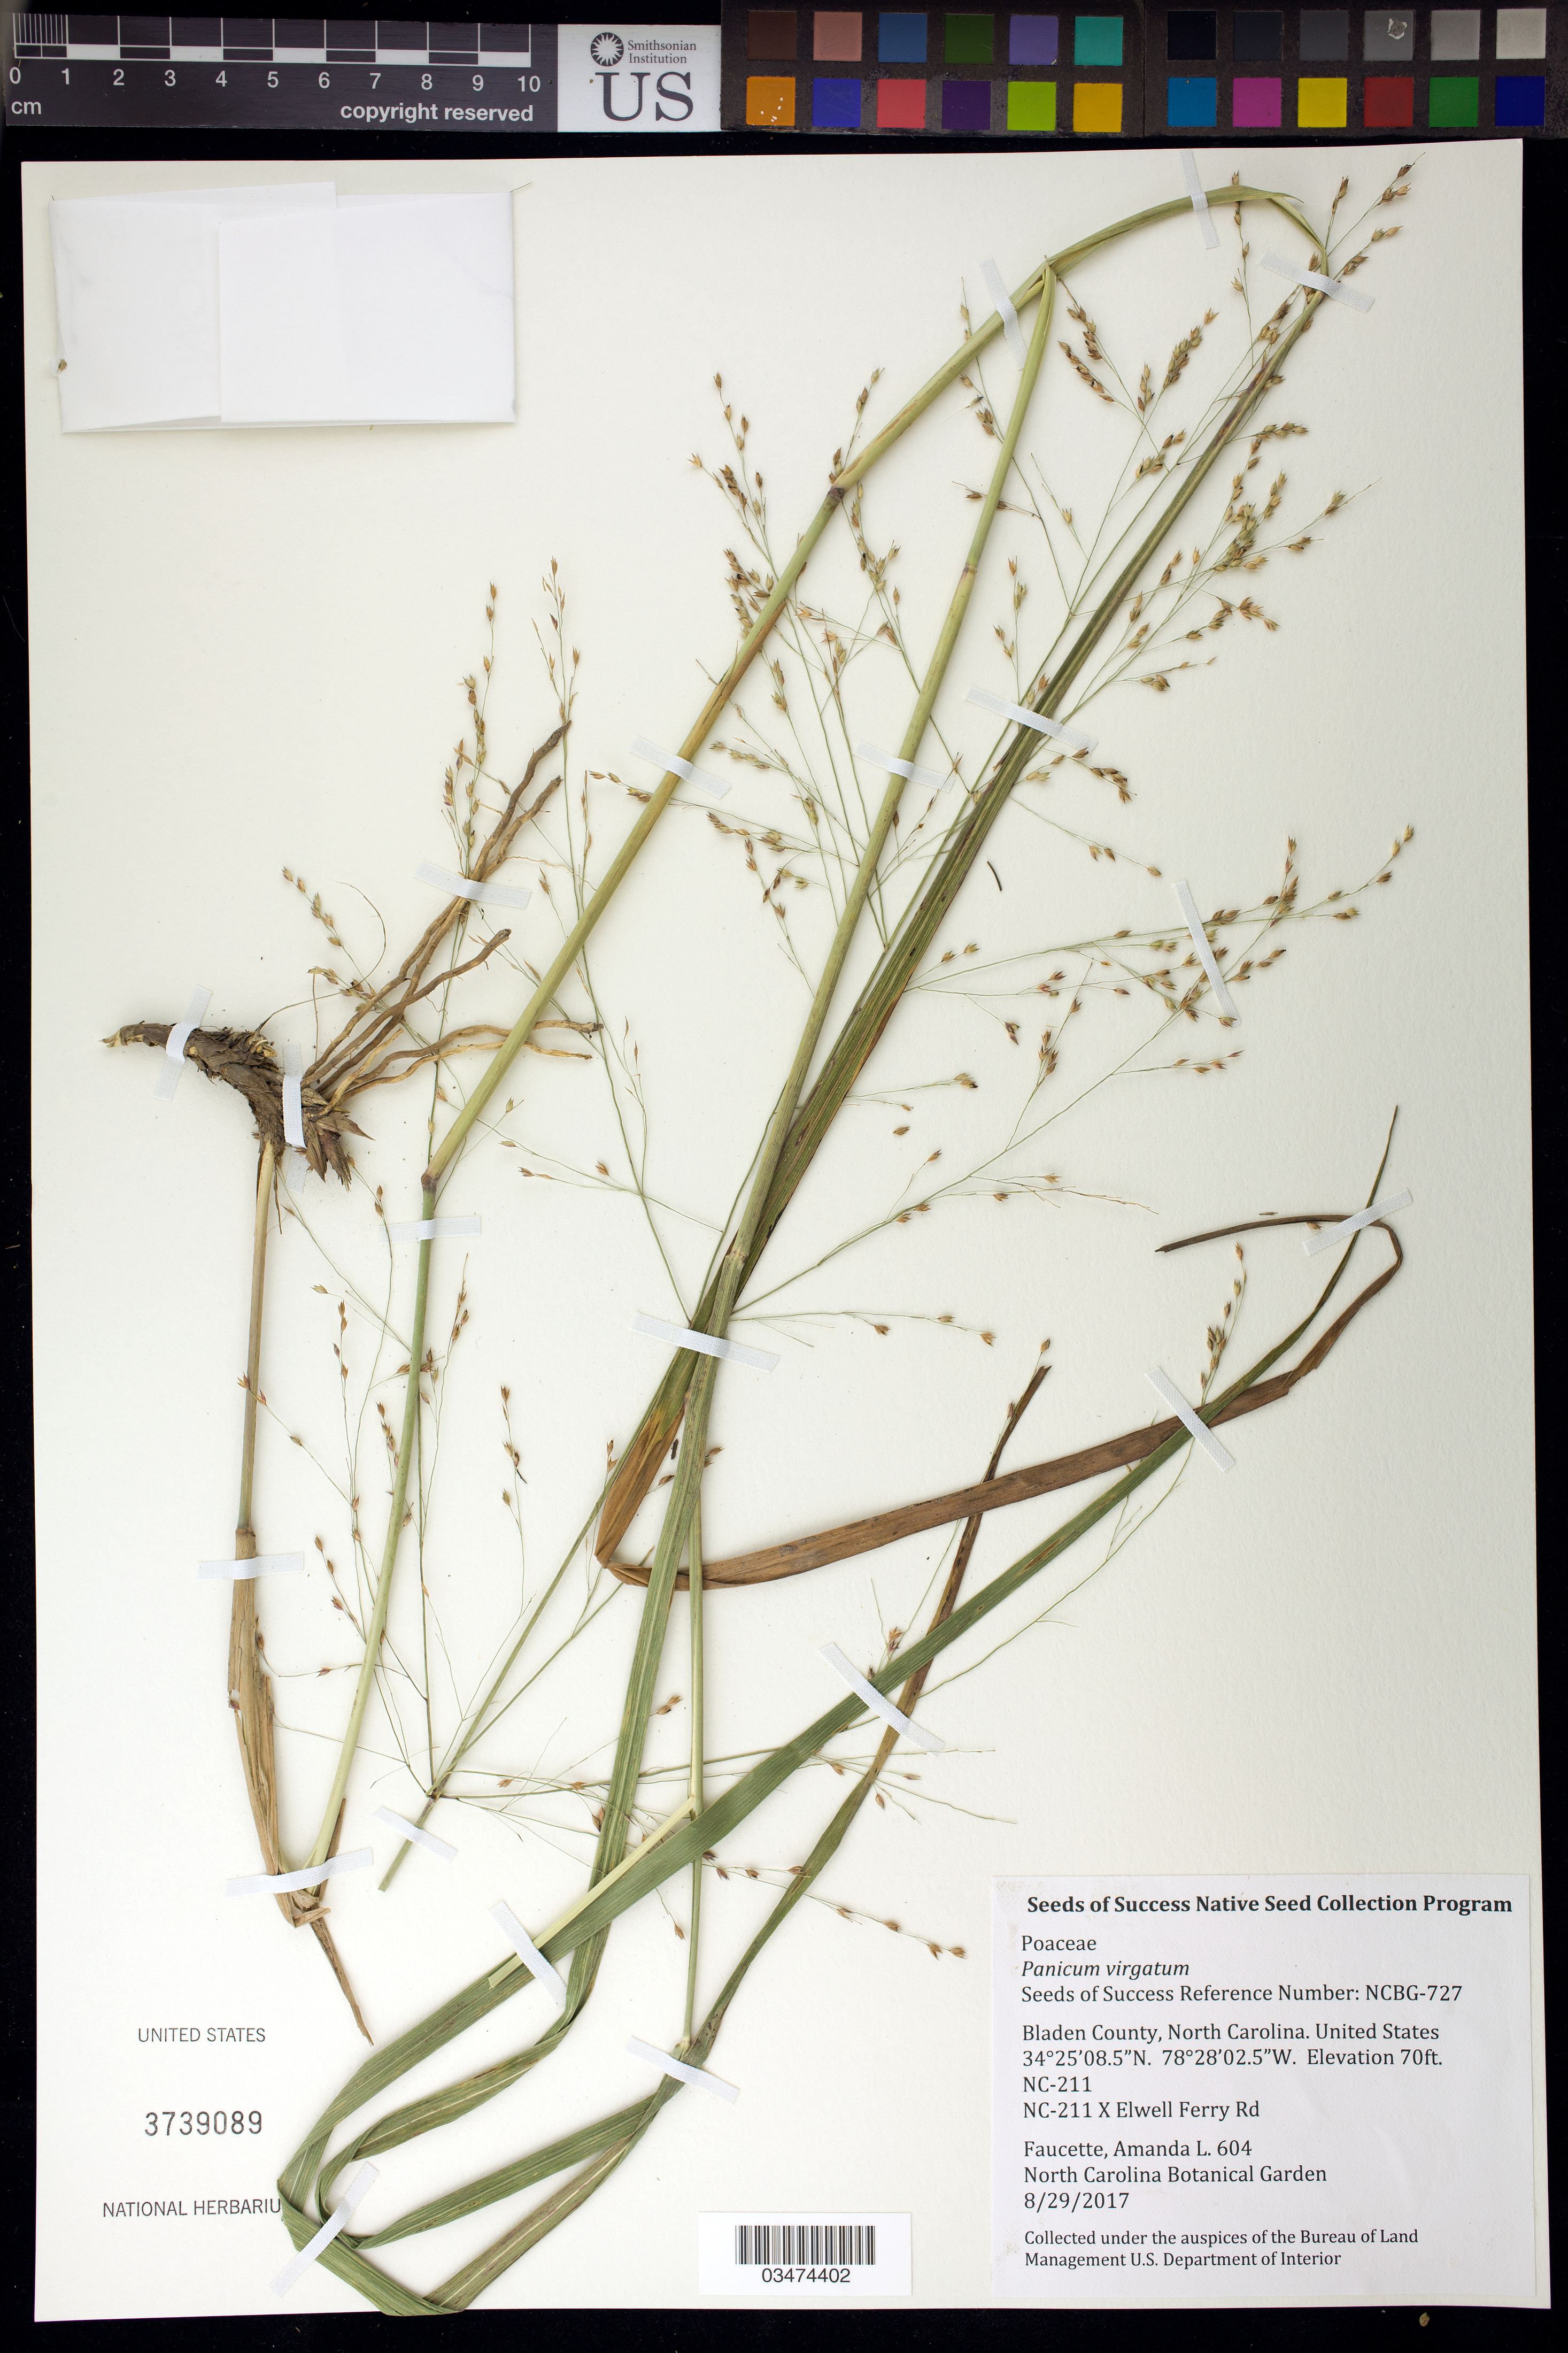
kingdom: Plantae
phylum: Tracheophyta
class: Liliopsida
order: Poales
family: Poaceae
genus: Panicum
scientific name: Panicum virgatum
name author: L.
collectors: A. Faucette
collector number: NCBG-727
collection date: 2017-08-29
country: United States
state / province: North Carolina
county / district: Bladen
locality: Intersection NC 211 and Elwell Ferry Rd.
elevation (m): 21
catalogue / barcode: US 3739089